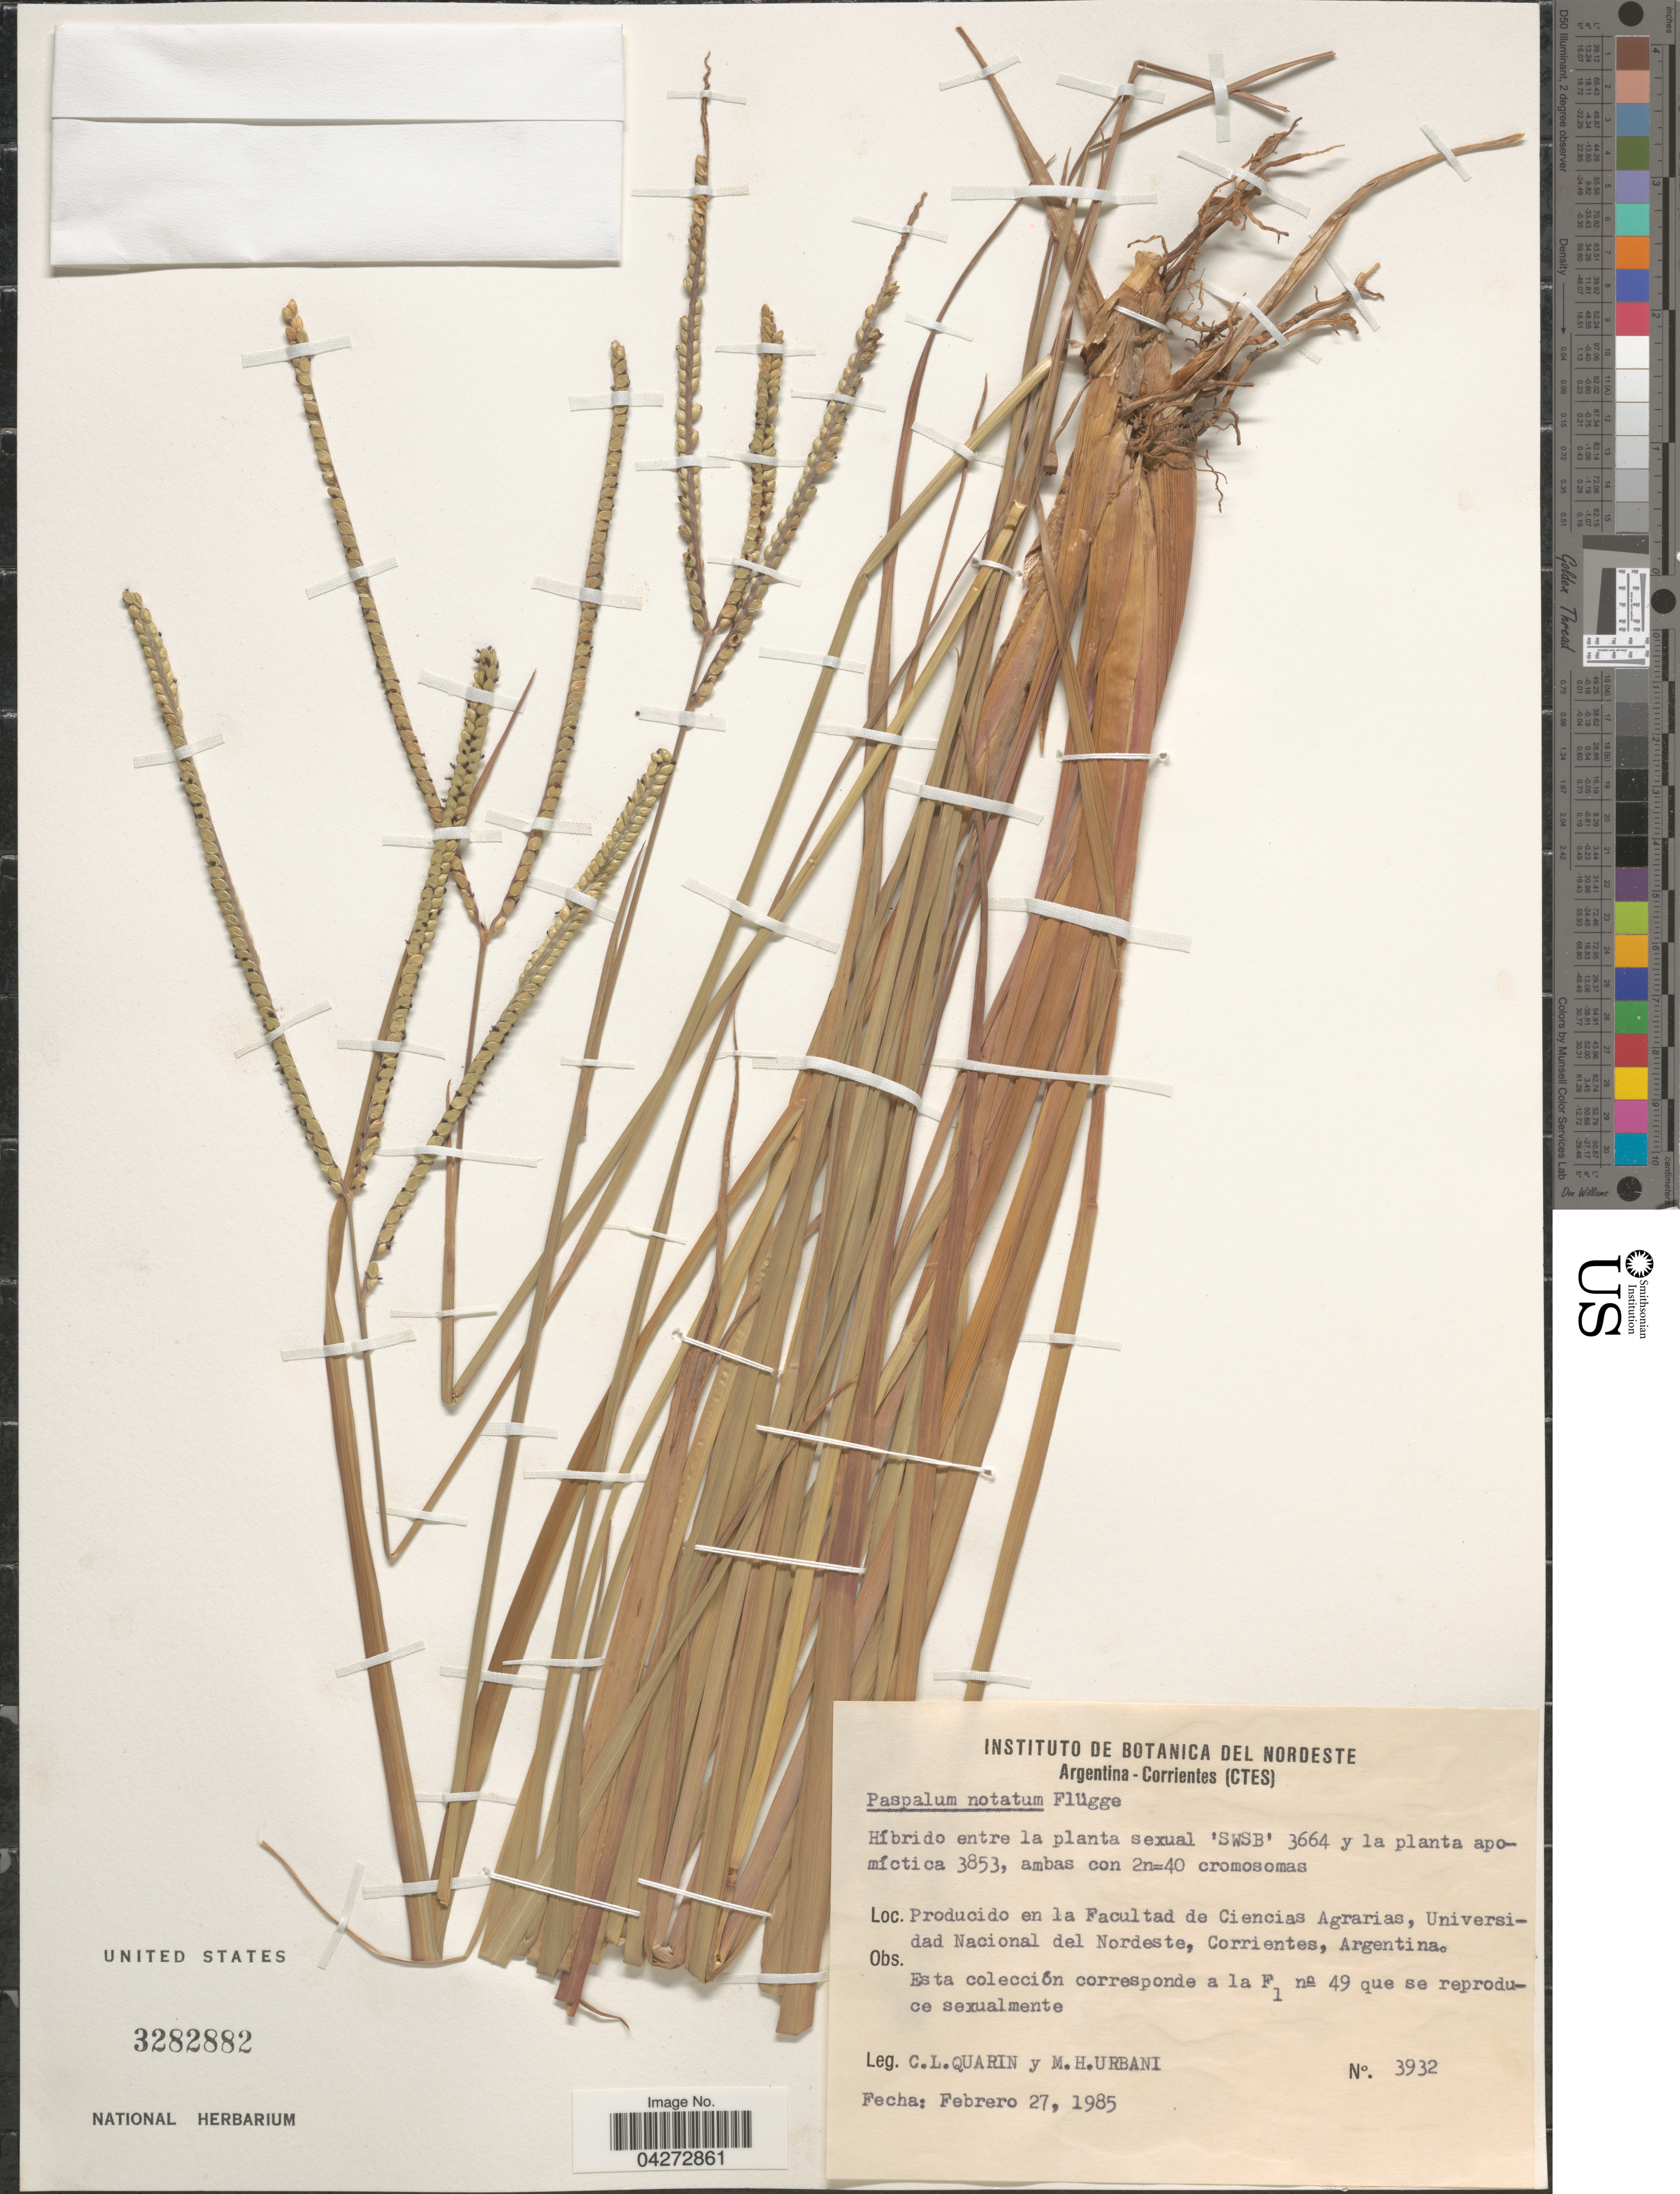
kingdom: Plantae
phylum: Tracheophyta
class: Liliopsida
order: Poales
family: Poaceae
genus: Paspalum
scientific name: Paspalum notatum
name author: Flüggé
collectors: C. Quarin & M. Urbani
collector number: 3932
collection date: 1985-02-27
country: Argentina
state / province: Corrientes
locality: En la Facultad de Ciencias Agrarias, Universidad Nacional del Nordeste, Corrientes.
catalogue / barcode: US 3282882